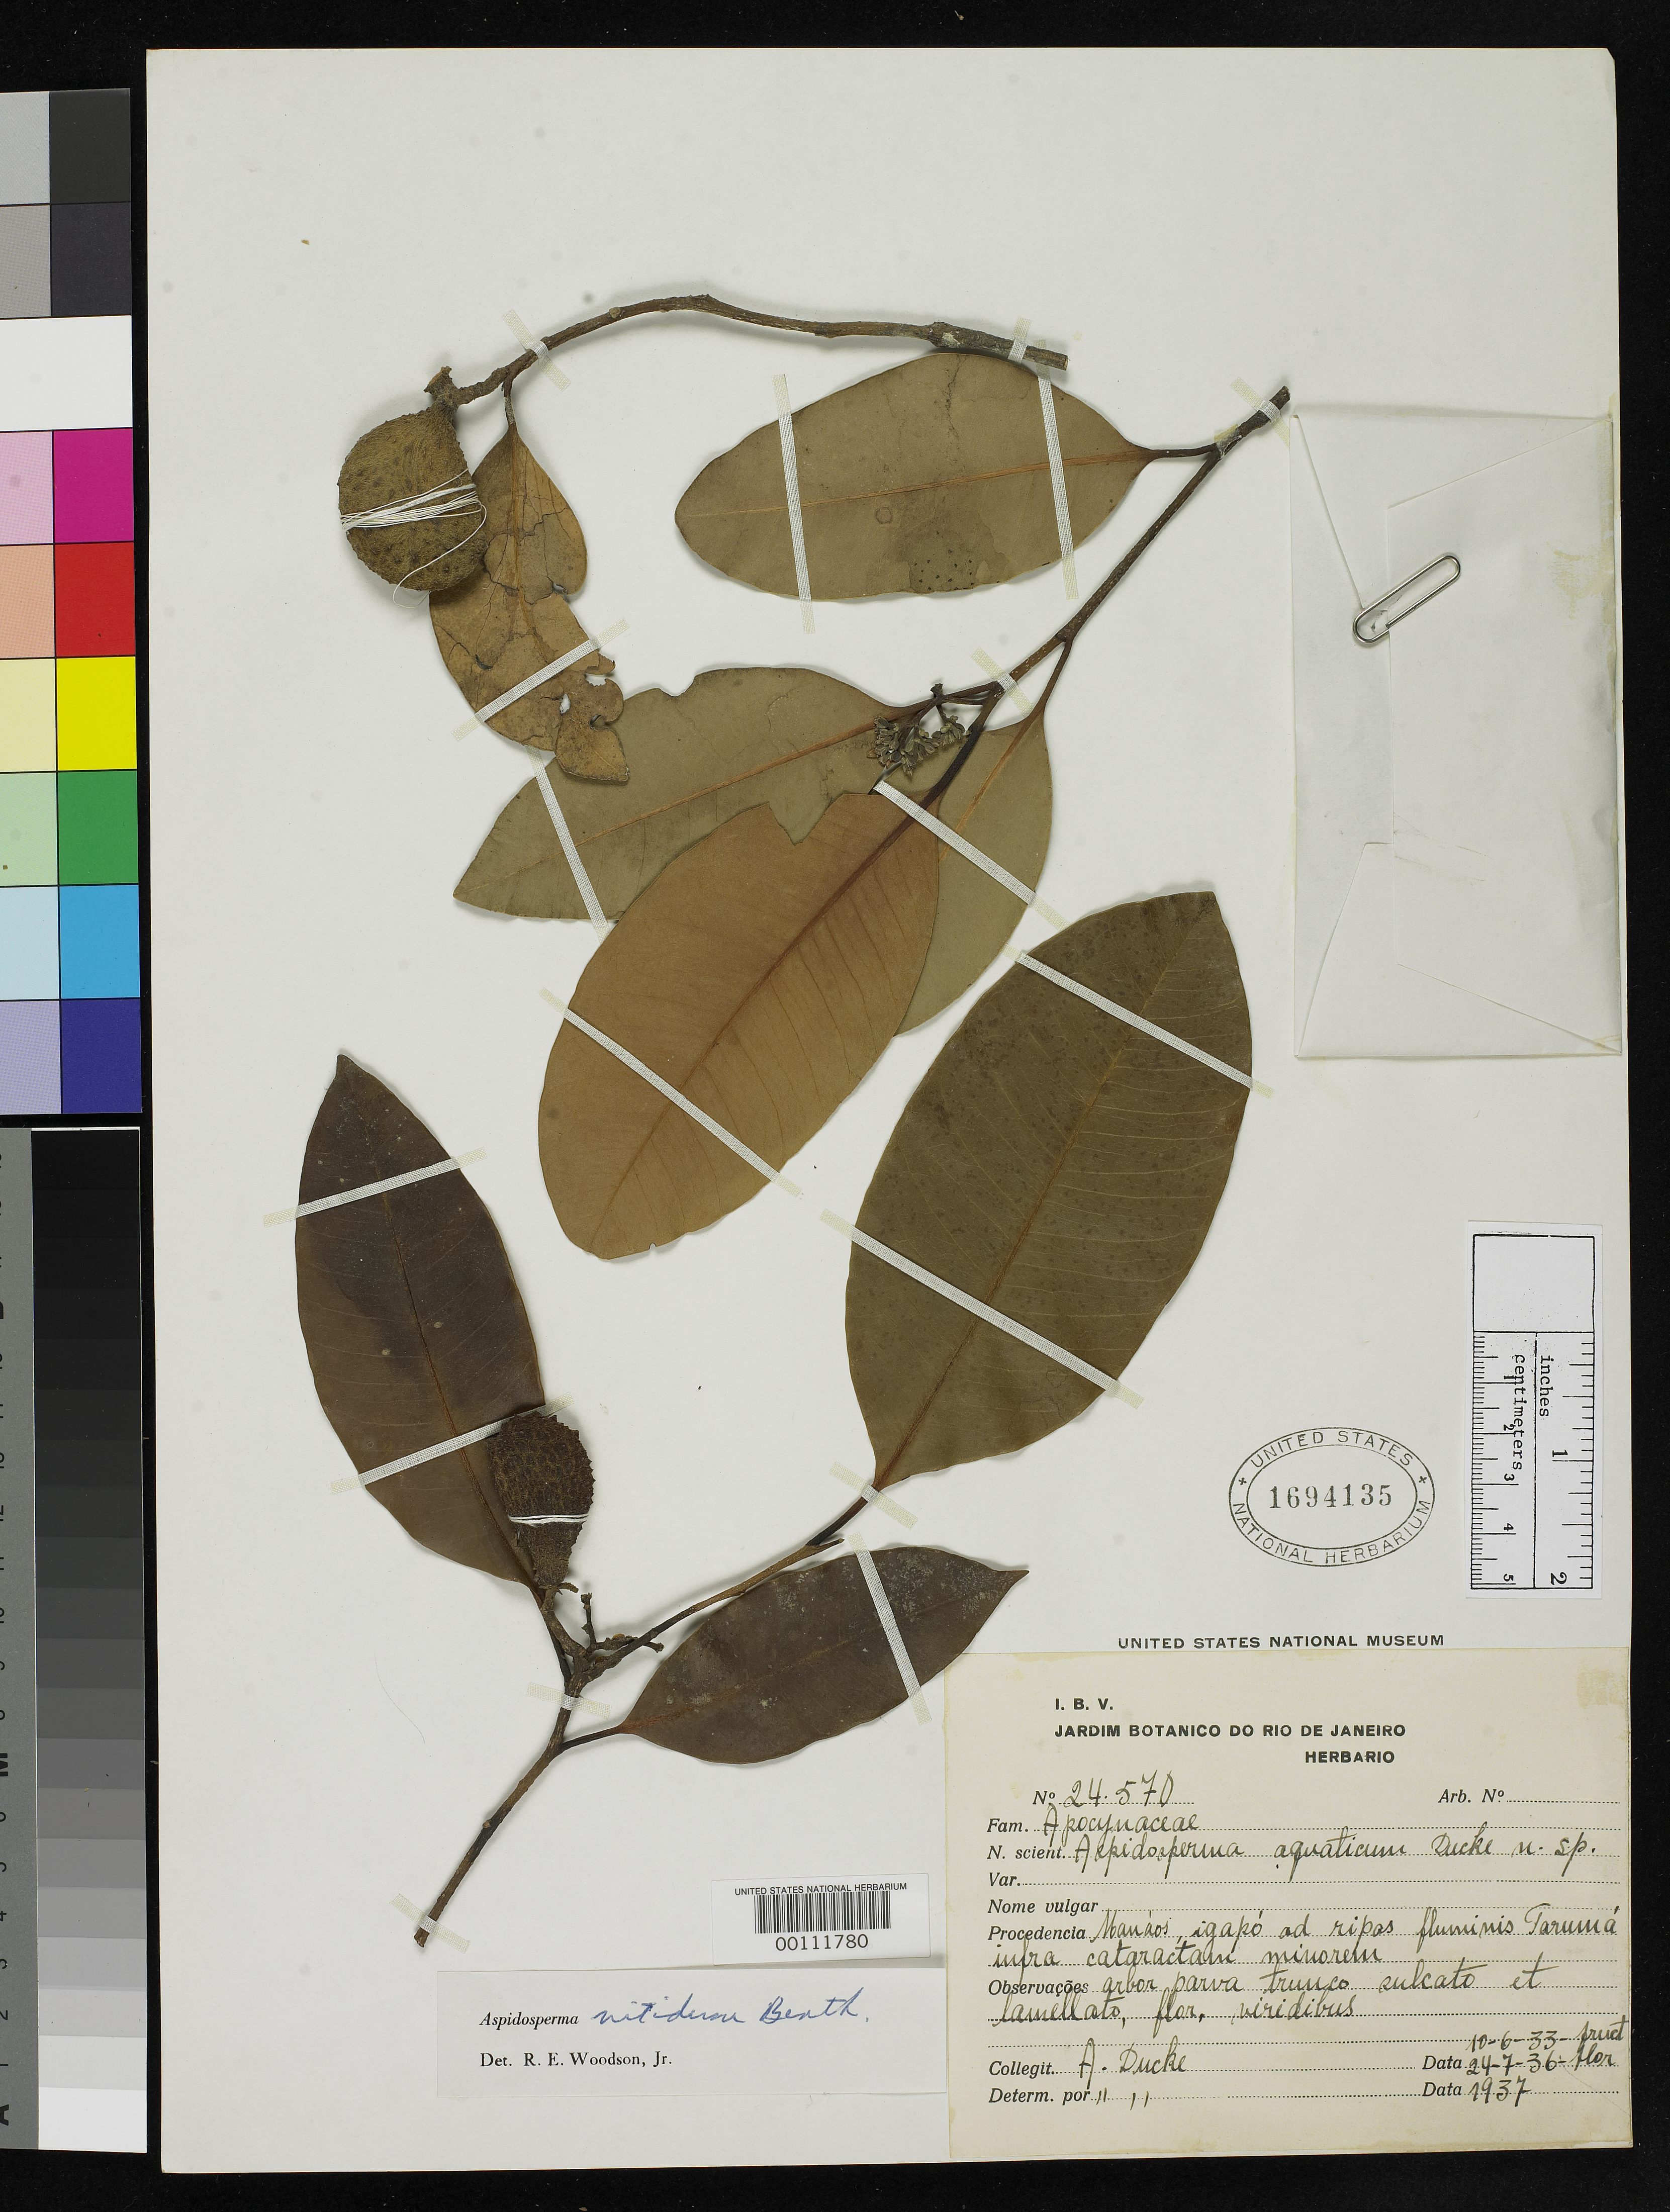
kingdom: Plantae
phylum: Tracheophyta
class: Magnoliopsida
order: Gentianales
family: Apocynaceae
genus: Aspidosperma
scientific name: Aspidosperma aquaticum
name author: Ducke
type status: Type Collection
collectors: A. Ducke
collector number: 24570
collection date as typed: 10 Jun 1933 and 24 Jul 1936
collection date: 1933-06-10,1936-07-24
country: Brazil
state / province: Amazonas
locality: Manaos, ad ripas Fluminotaruma.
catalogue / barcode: US 1694135